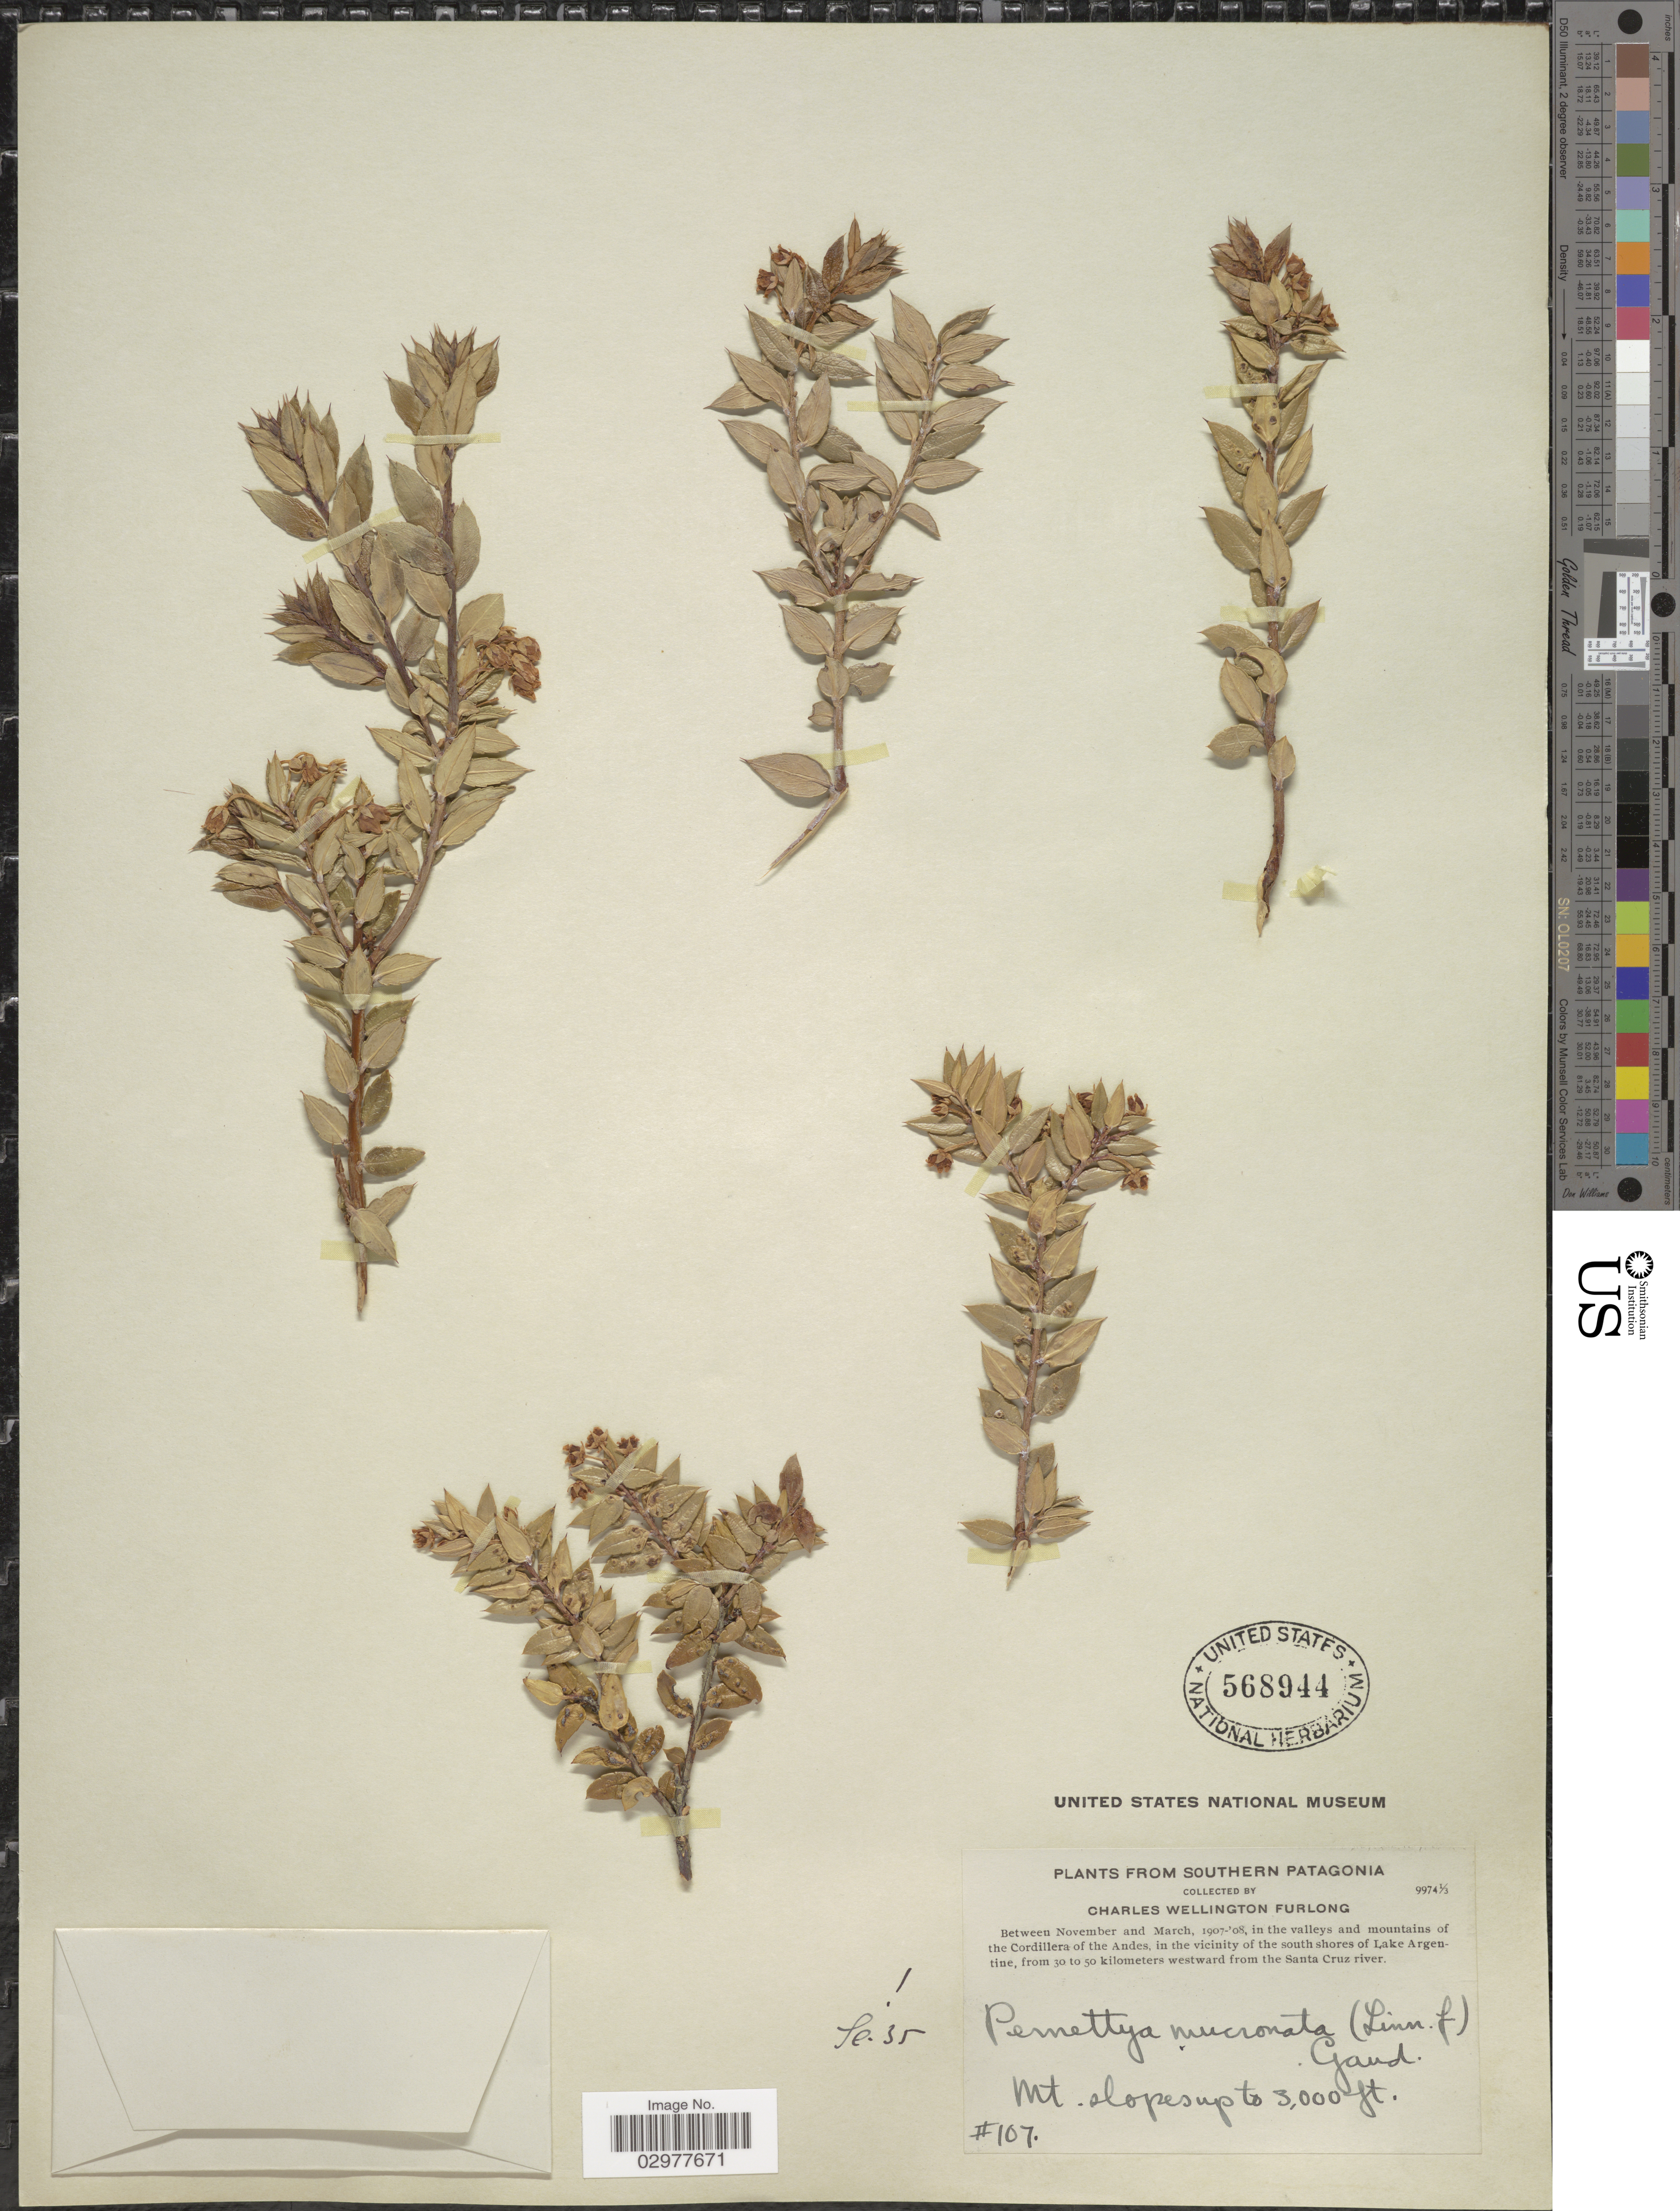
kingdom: Plantae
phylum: Tracheophyta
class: Magnoliopsida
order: Ericales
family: Ericaceae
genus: Pernettya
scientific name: Pernettya mucronata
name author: (L. f.) Gaudich. ex A. Spreng.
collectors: C. Furlong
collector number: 107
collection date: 1907-11/1908-03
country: Argentina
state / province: Santa Cruz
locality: Southern Patagonia, in the valleys and mountains of the Cordillera of the Andes, in the vicinity of the south shores of Lake Argentine, from 30 to 50 kilometers westward from the Santa Cruz river.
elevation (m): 914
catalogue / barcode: US 568944